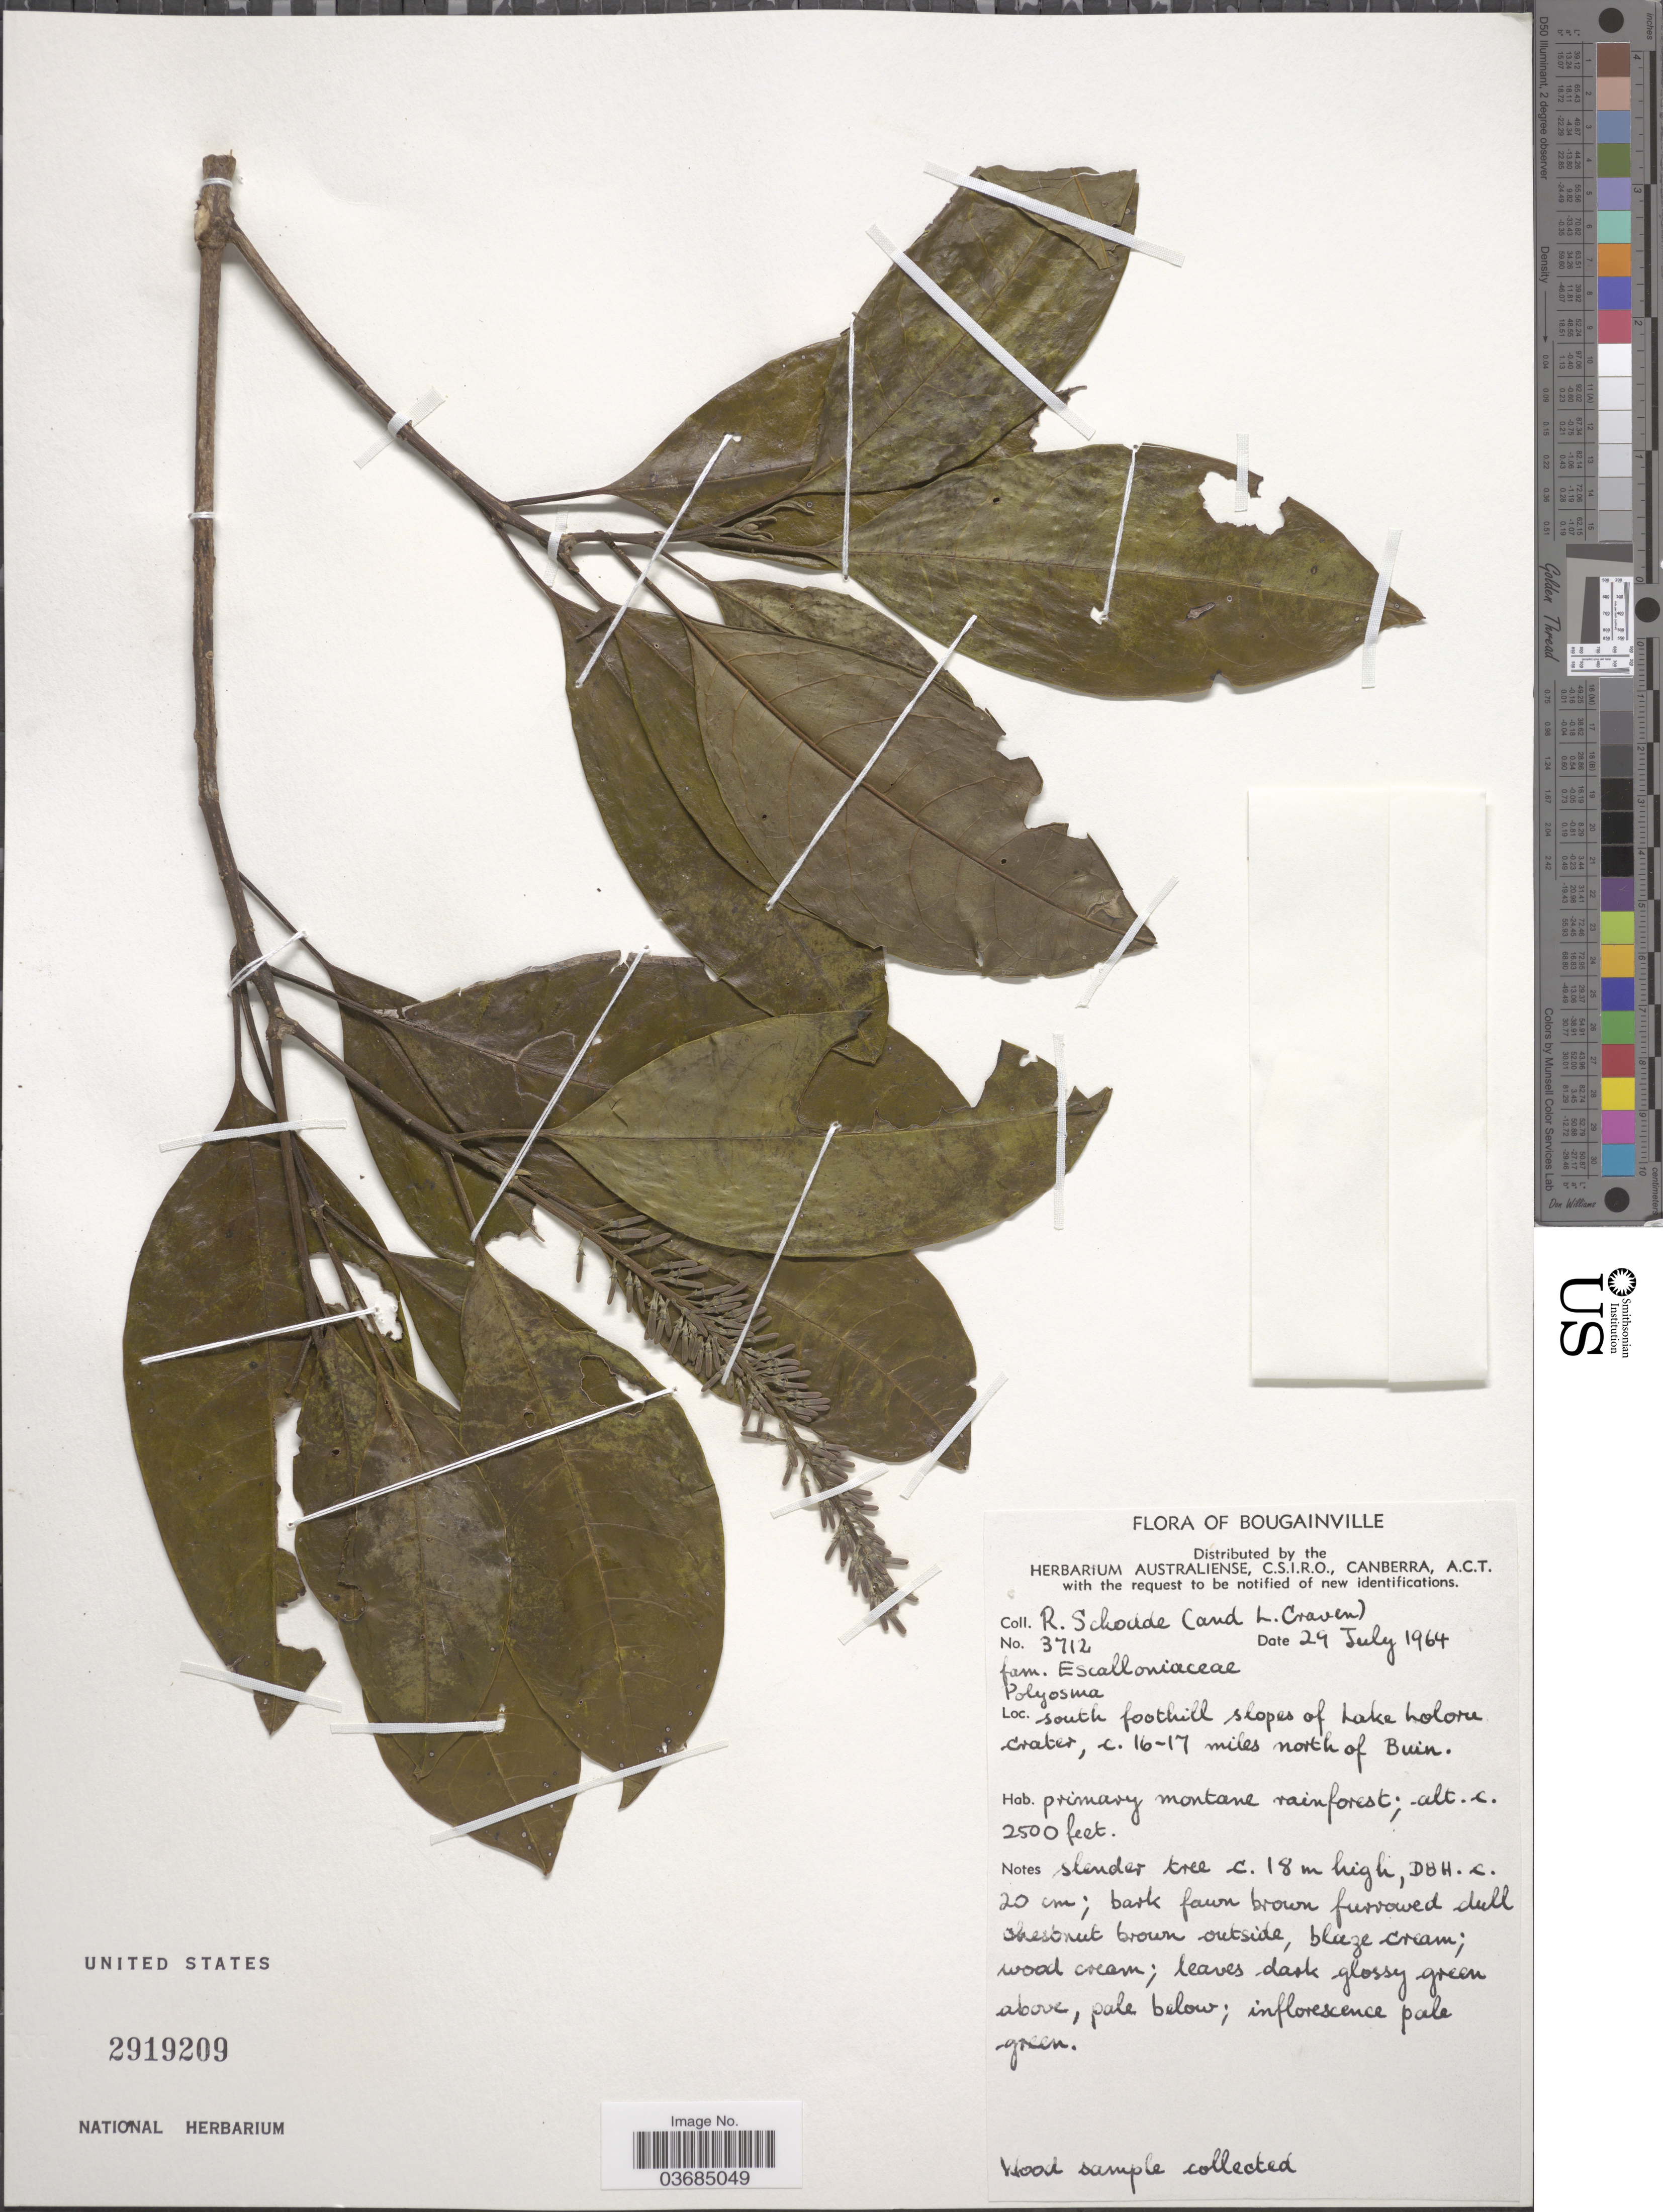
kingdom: Plantae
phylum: Tracheophyta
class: Magnoliopsida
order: Escalloniales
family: Escalloniaceae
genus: Polyosma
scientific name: Polyosma sp.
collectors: R. Schodde & L. A. Craven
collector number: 3712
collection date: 1964-07-29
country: Papua New Guinea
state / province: Bougainville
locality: South foothill slopes of Lake Lolore crater, c. 16-17 miles north of Buin.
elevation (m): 762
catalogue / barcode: US 2919209